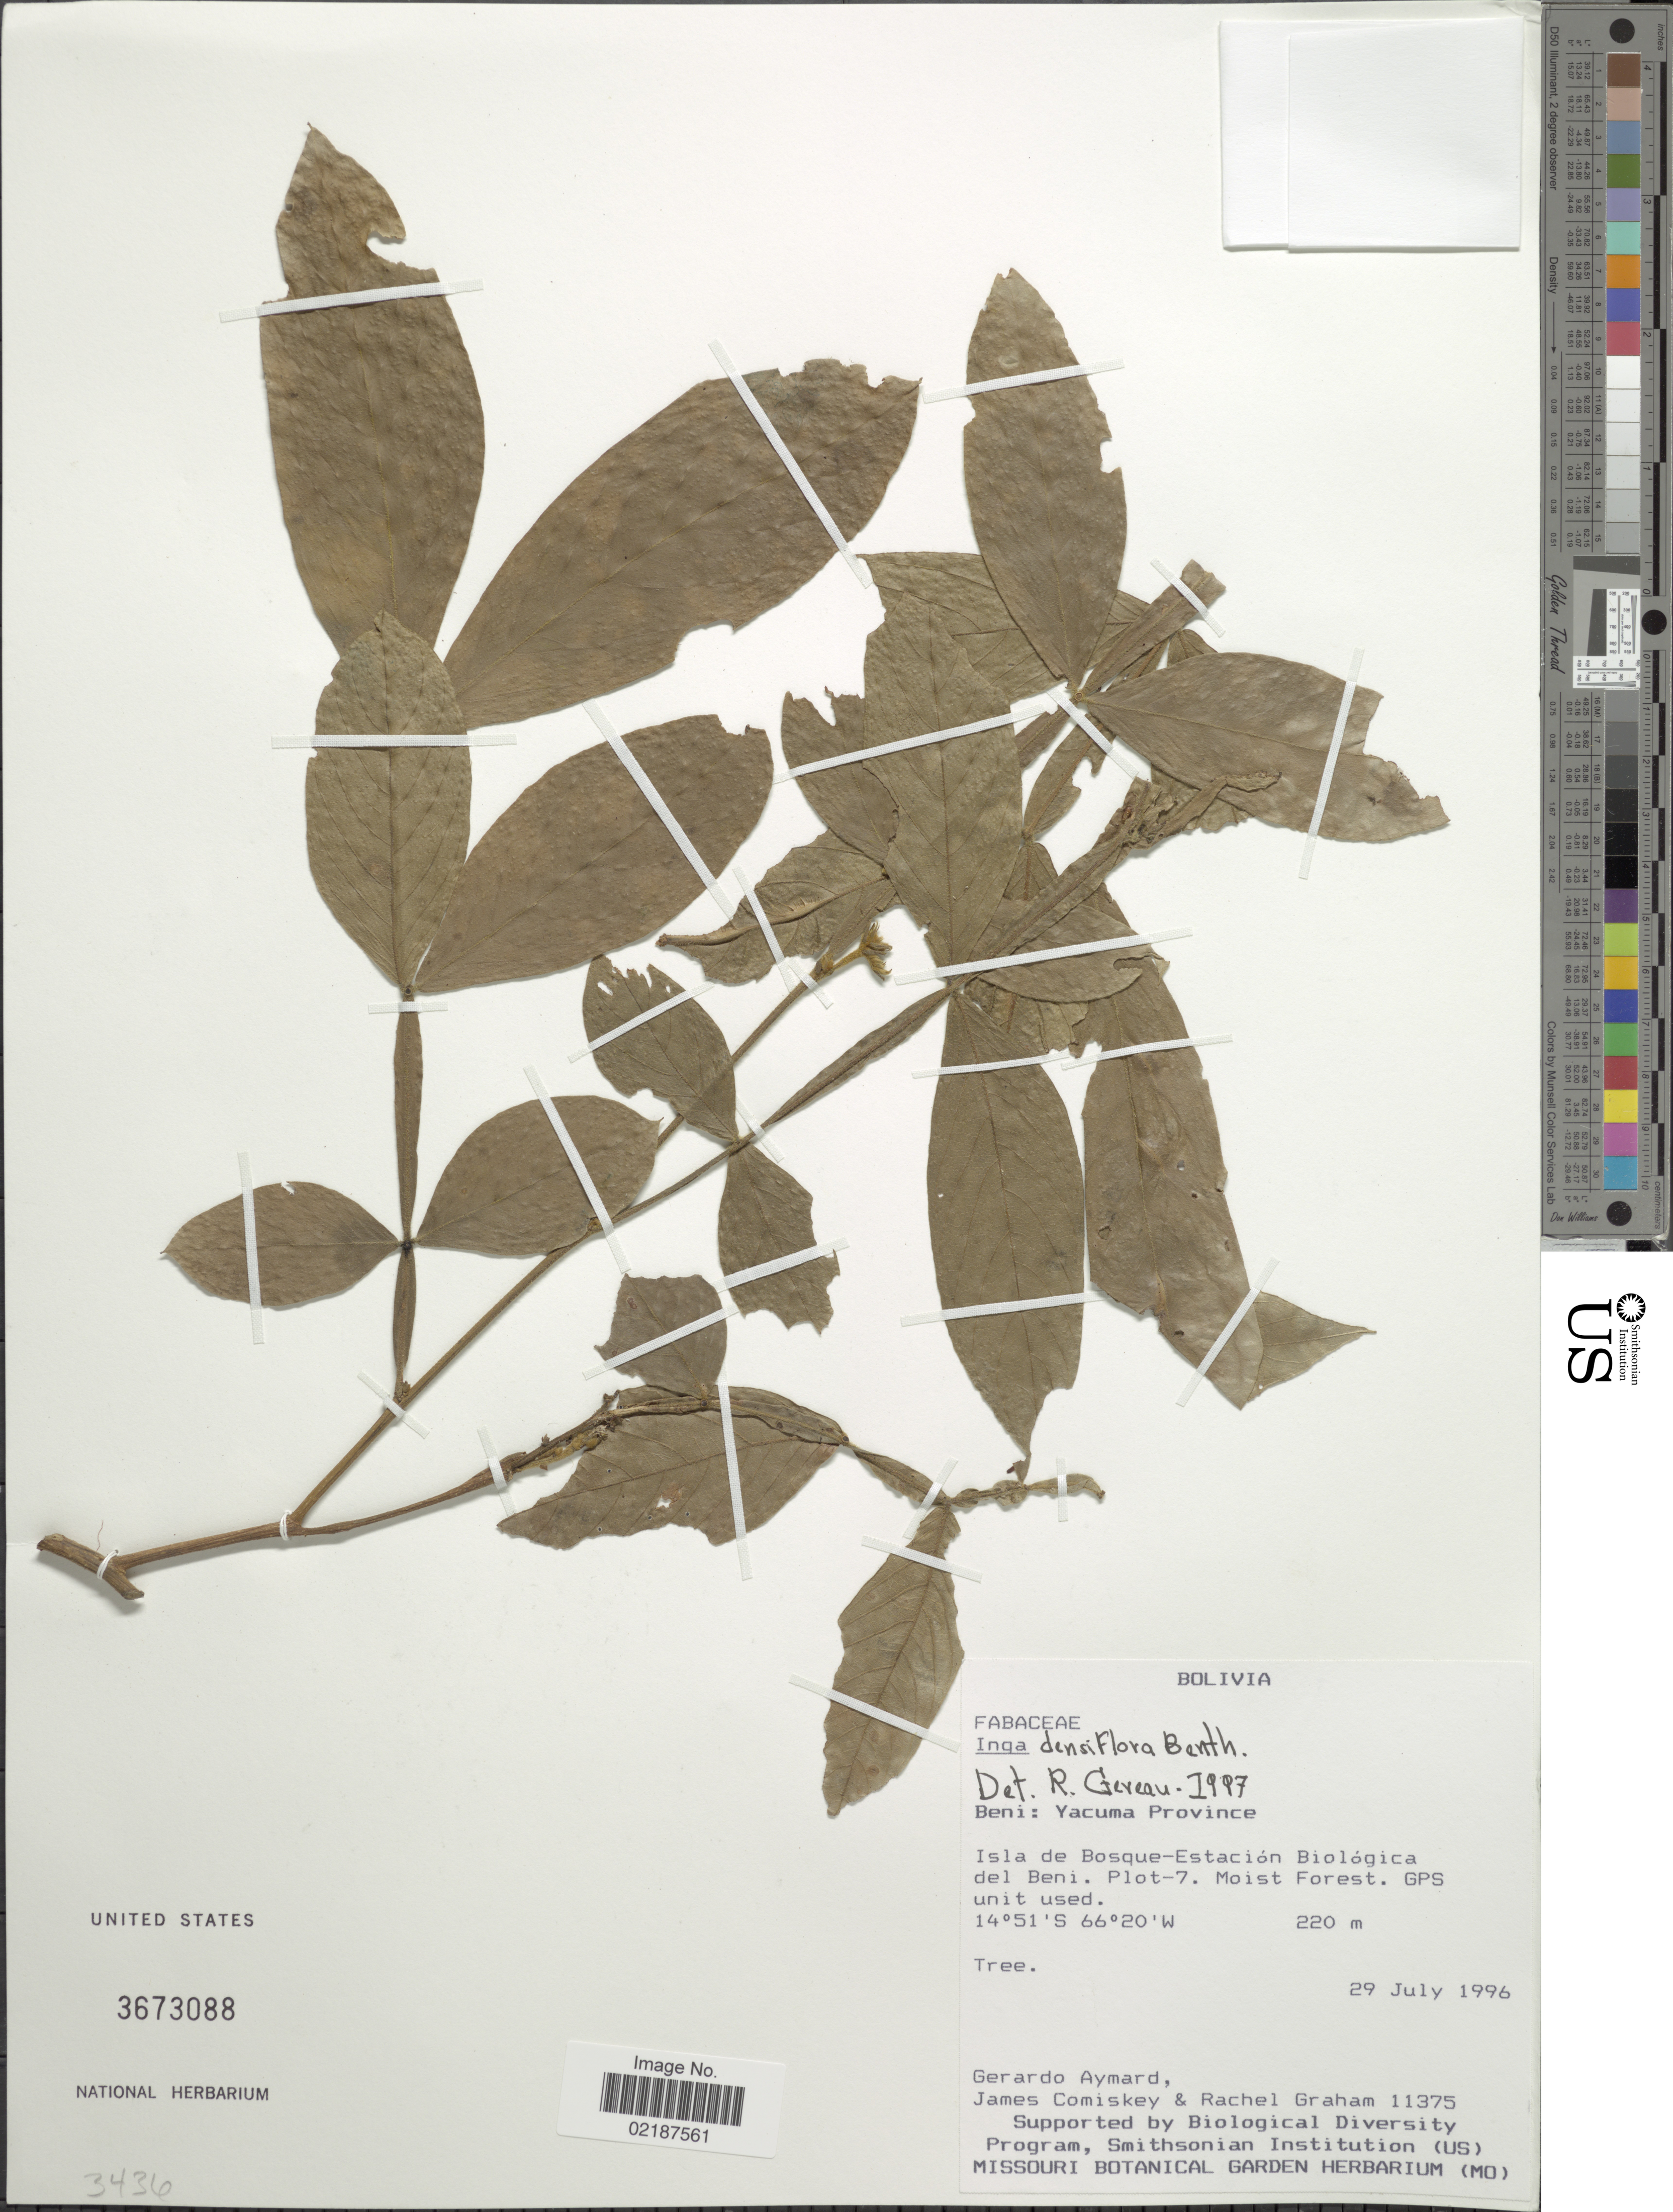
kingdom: Plantae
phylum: Tracheophyta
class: Magnoliopsida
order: Fabales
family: Fabaceae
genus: Inga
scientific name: Inga densiflora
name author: Benth.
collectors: G. A. Aymard, J. A. Comiskey & R. Graham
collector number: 11375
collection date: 1996-07-29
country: Bolivia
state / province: Beni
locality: Yacuma Province. Isla de Bosque - Estacion Biologica del Beni. Plot - 7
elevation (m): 220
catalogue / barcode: US 3673088